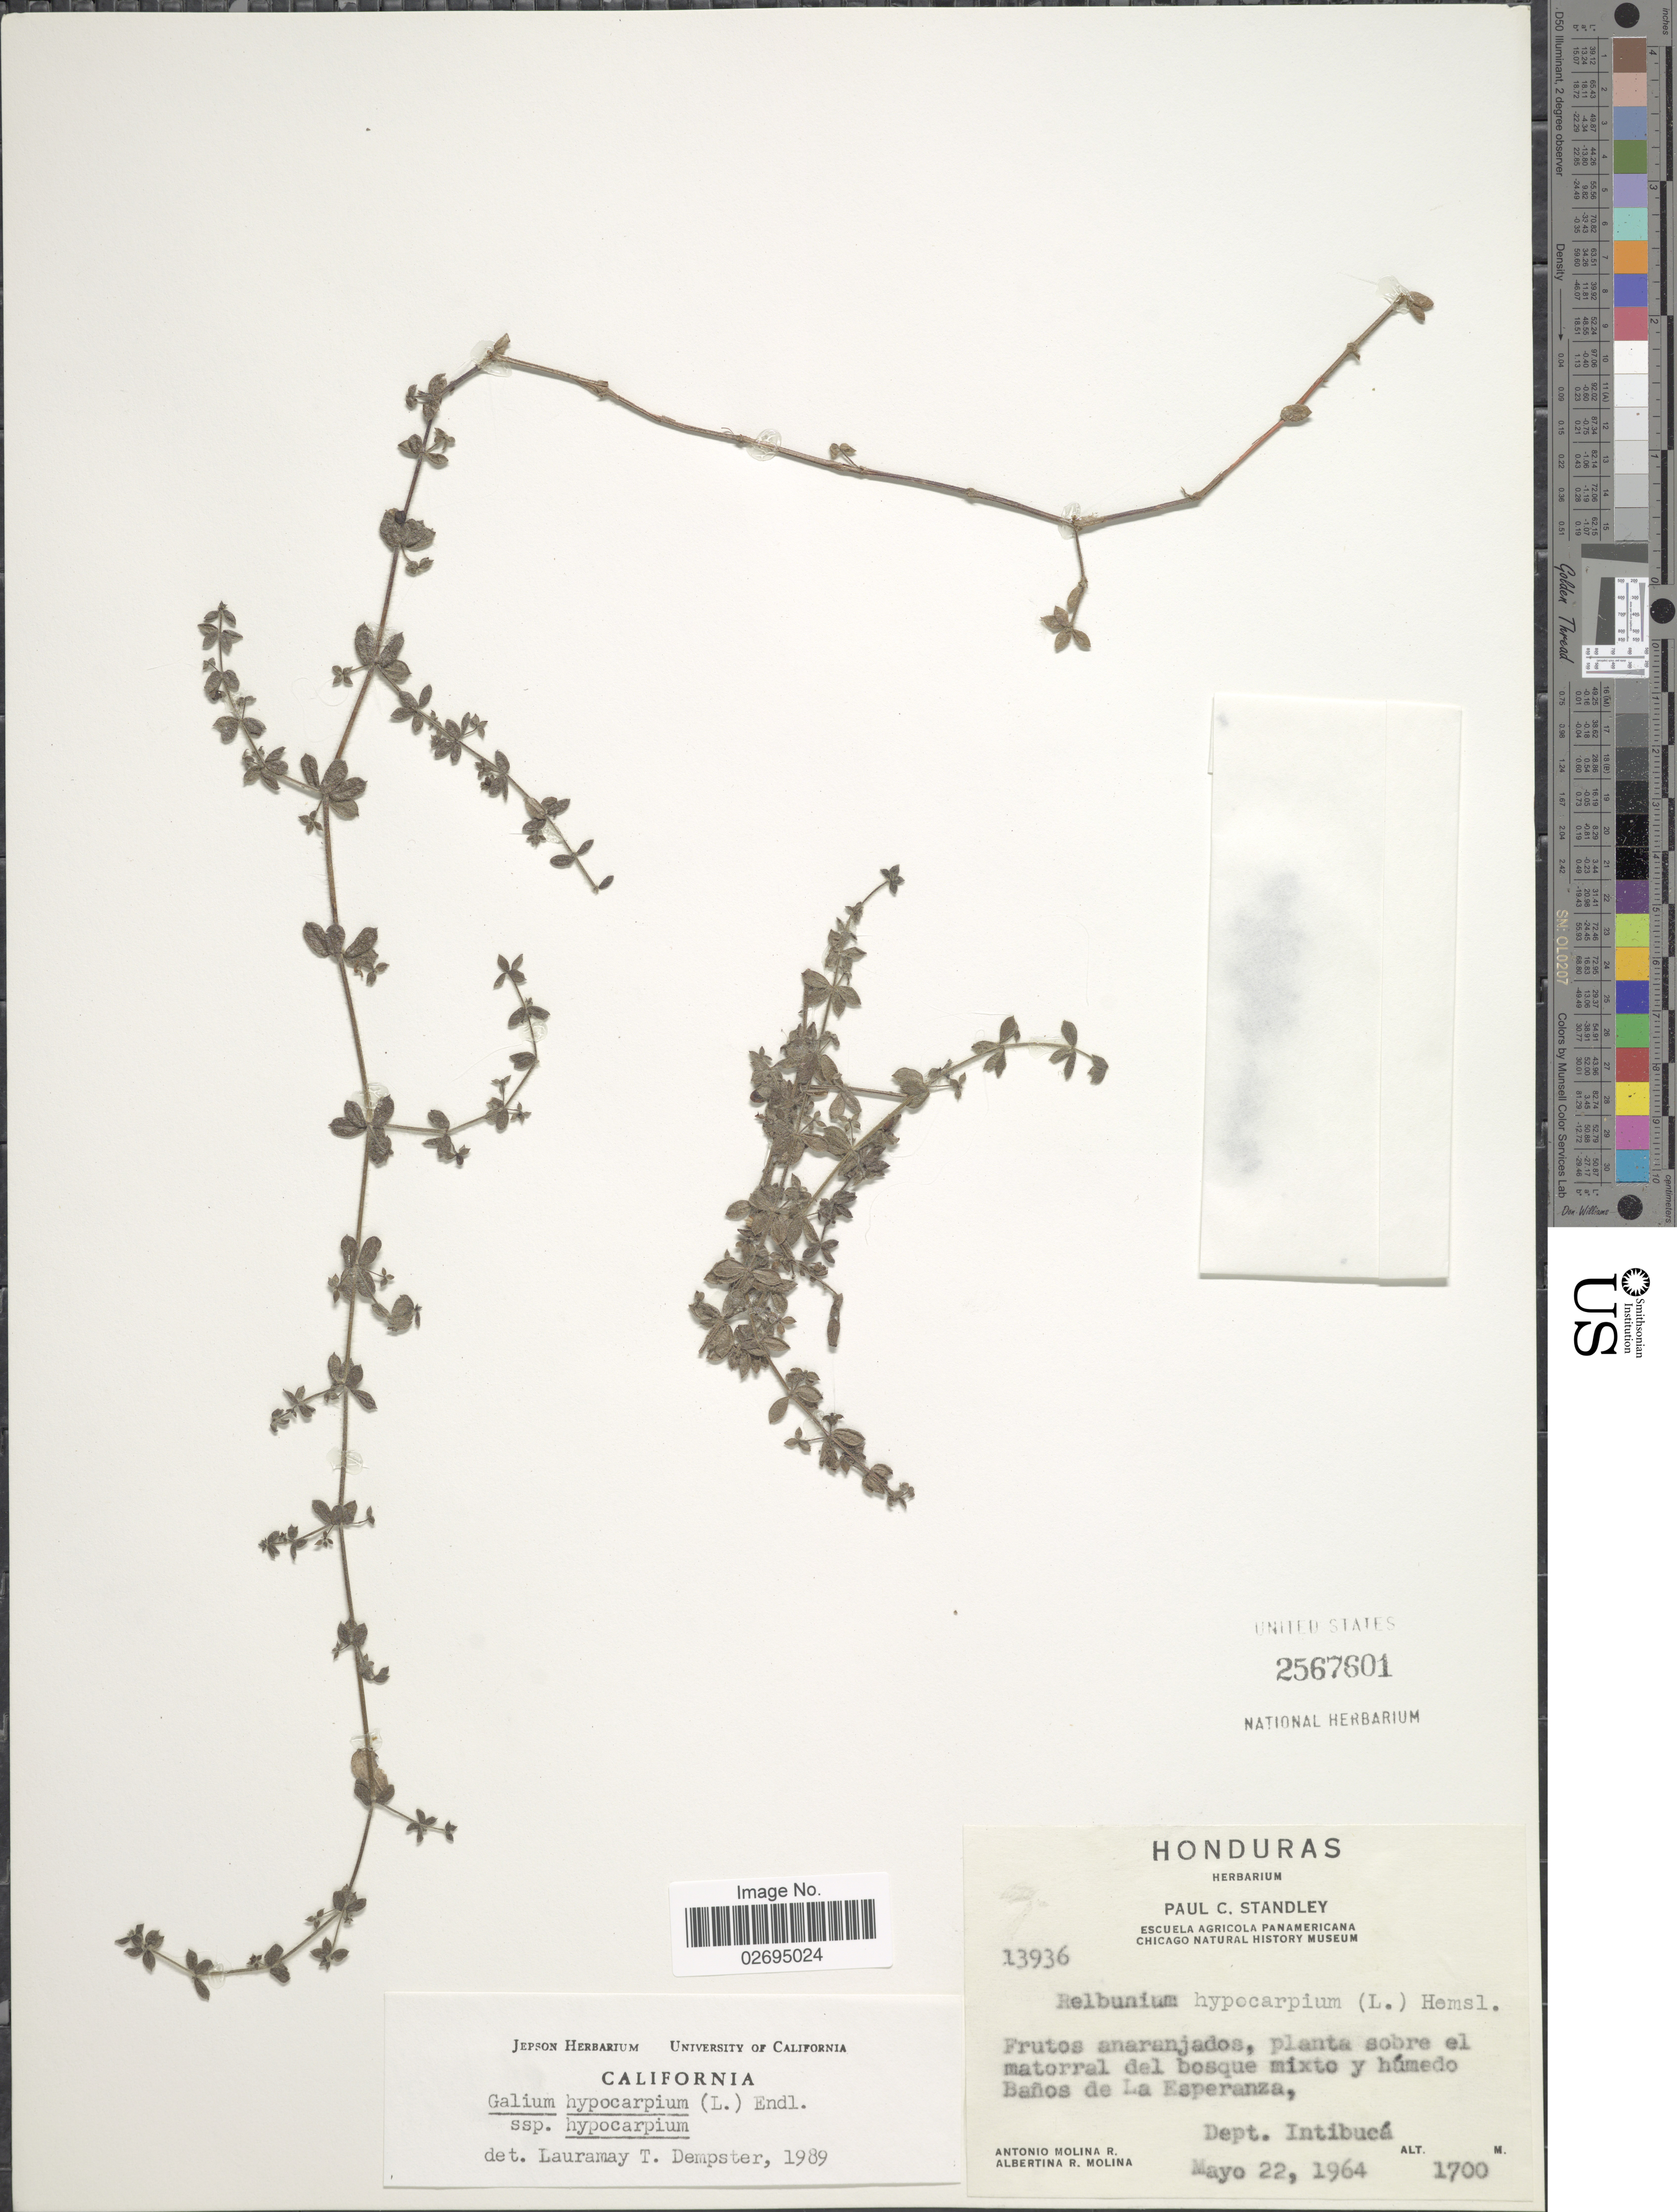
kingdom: Plantae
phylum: Tracheophyta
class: Magnoliopsida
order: Gentianales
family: Rubiaceae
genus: Galium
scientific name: Galium hypocarpium subsp. hypocarpium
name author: (L.) Endl. ex Griseb.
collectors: A. Molina R. & A. R. Molina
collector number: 13936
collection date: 1964-05-22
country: Honduras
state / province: Intibuca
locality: Planta sobre el matorral del bosque mixto y húmedo Baños de La Esperanza, Dept. Intibucá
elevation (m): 1700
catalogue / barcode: US 2567601